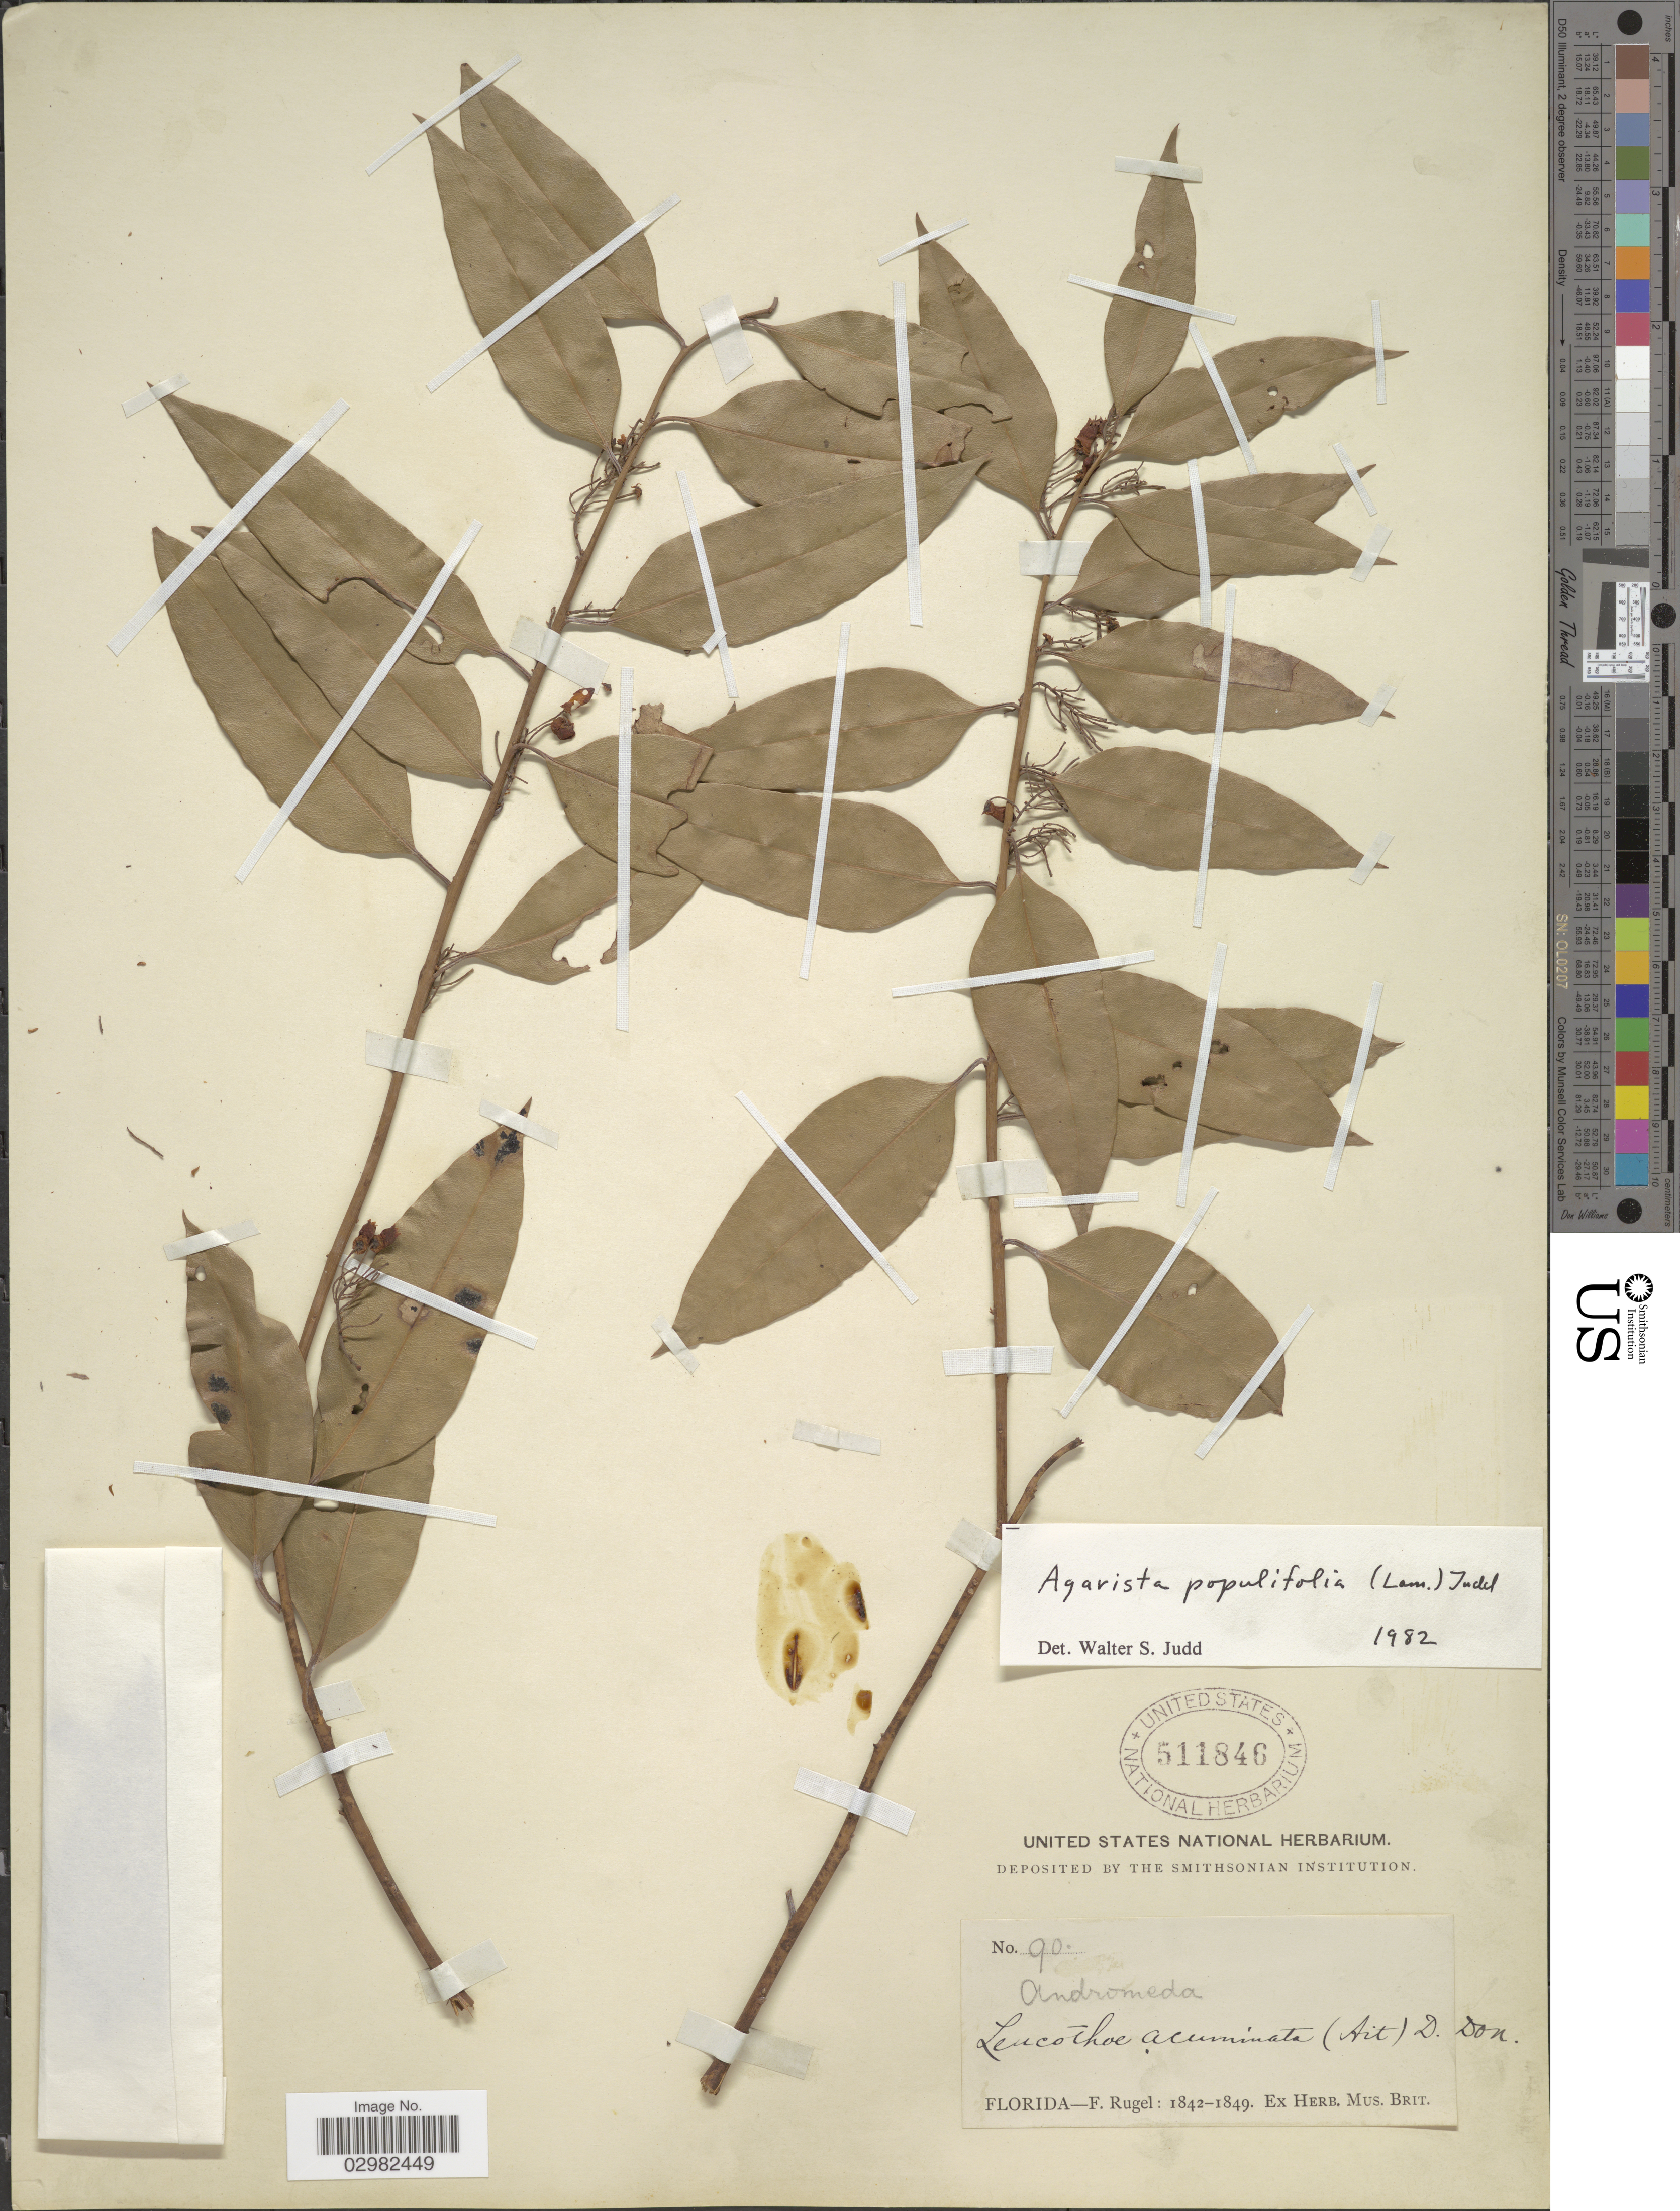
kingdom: Plantae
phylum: Tracheophyta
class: Magnoliopsida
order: Ericales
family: Ericaceae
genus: Leucothoe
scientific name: Leucothoë acuminata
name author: (Aiton) G. Don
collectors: F. Rugel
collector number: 90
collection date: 1842/1849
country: United States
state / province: Florida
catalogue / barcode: US 511846